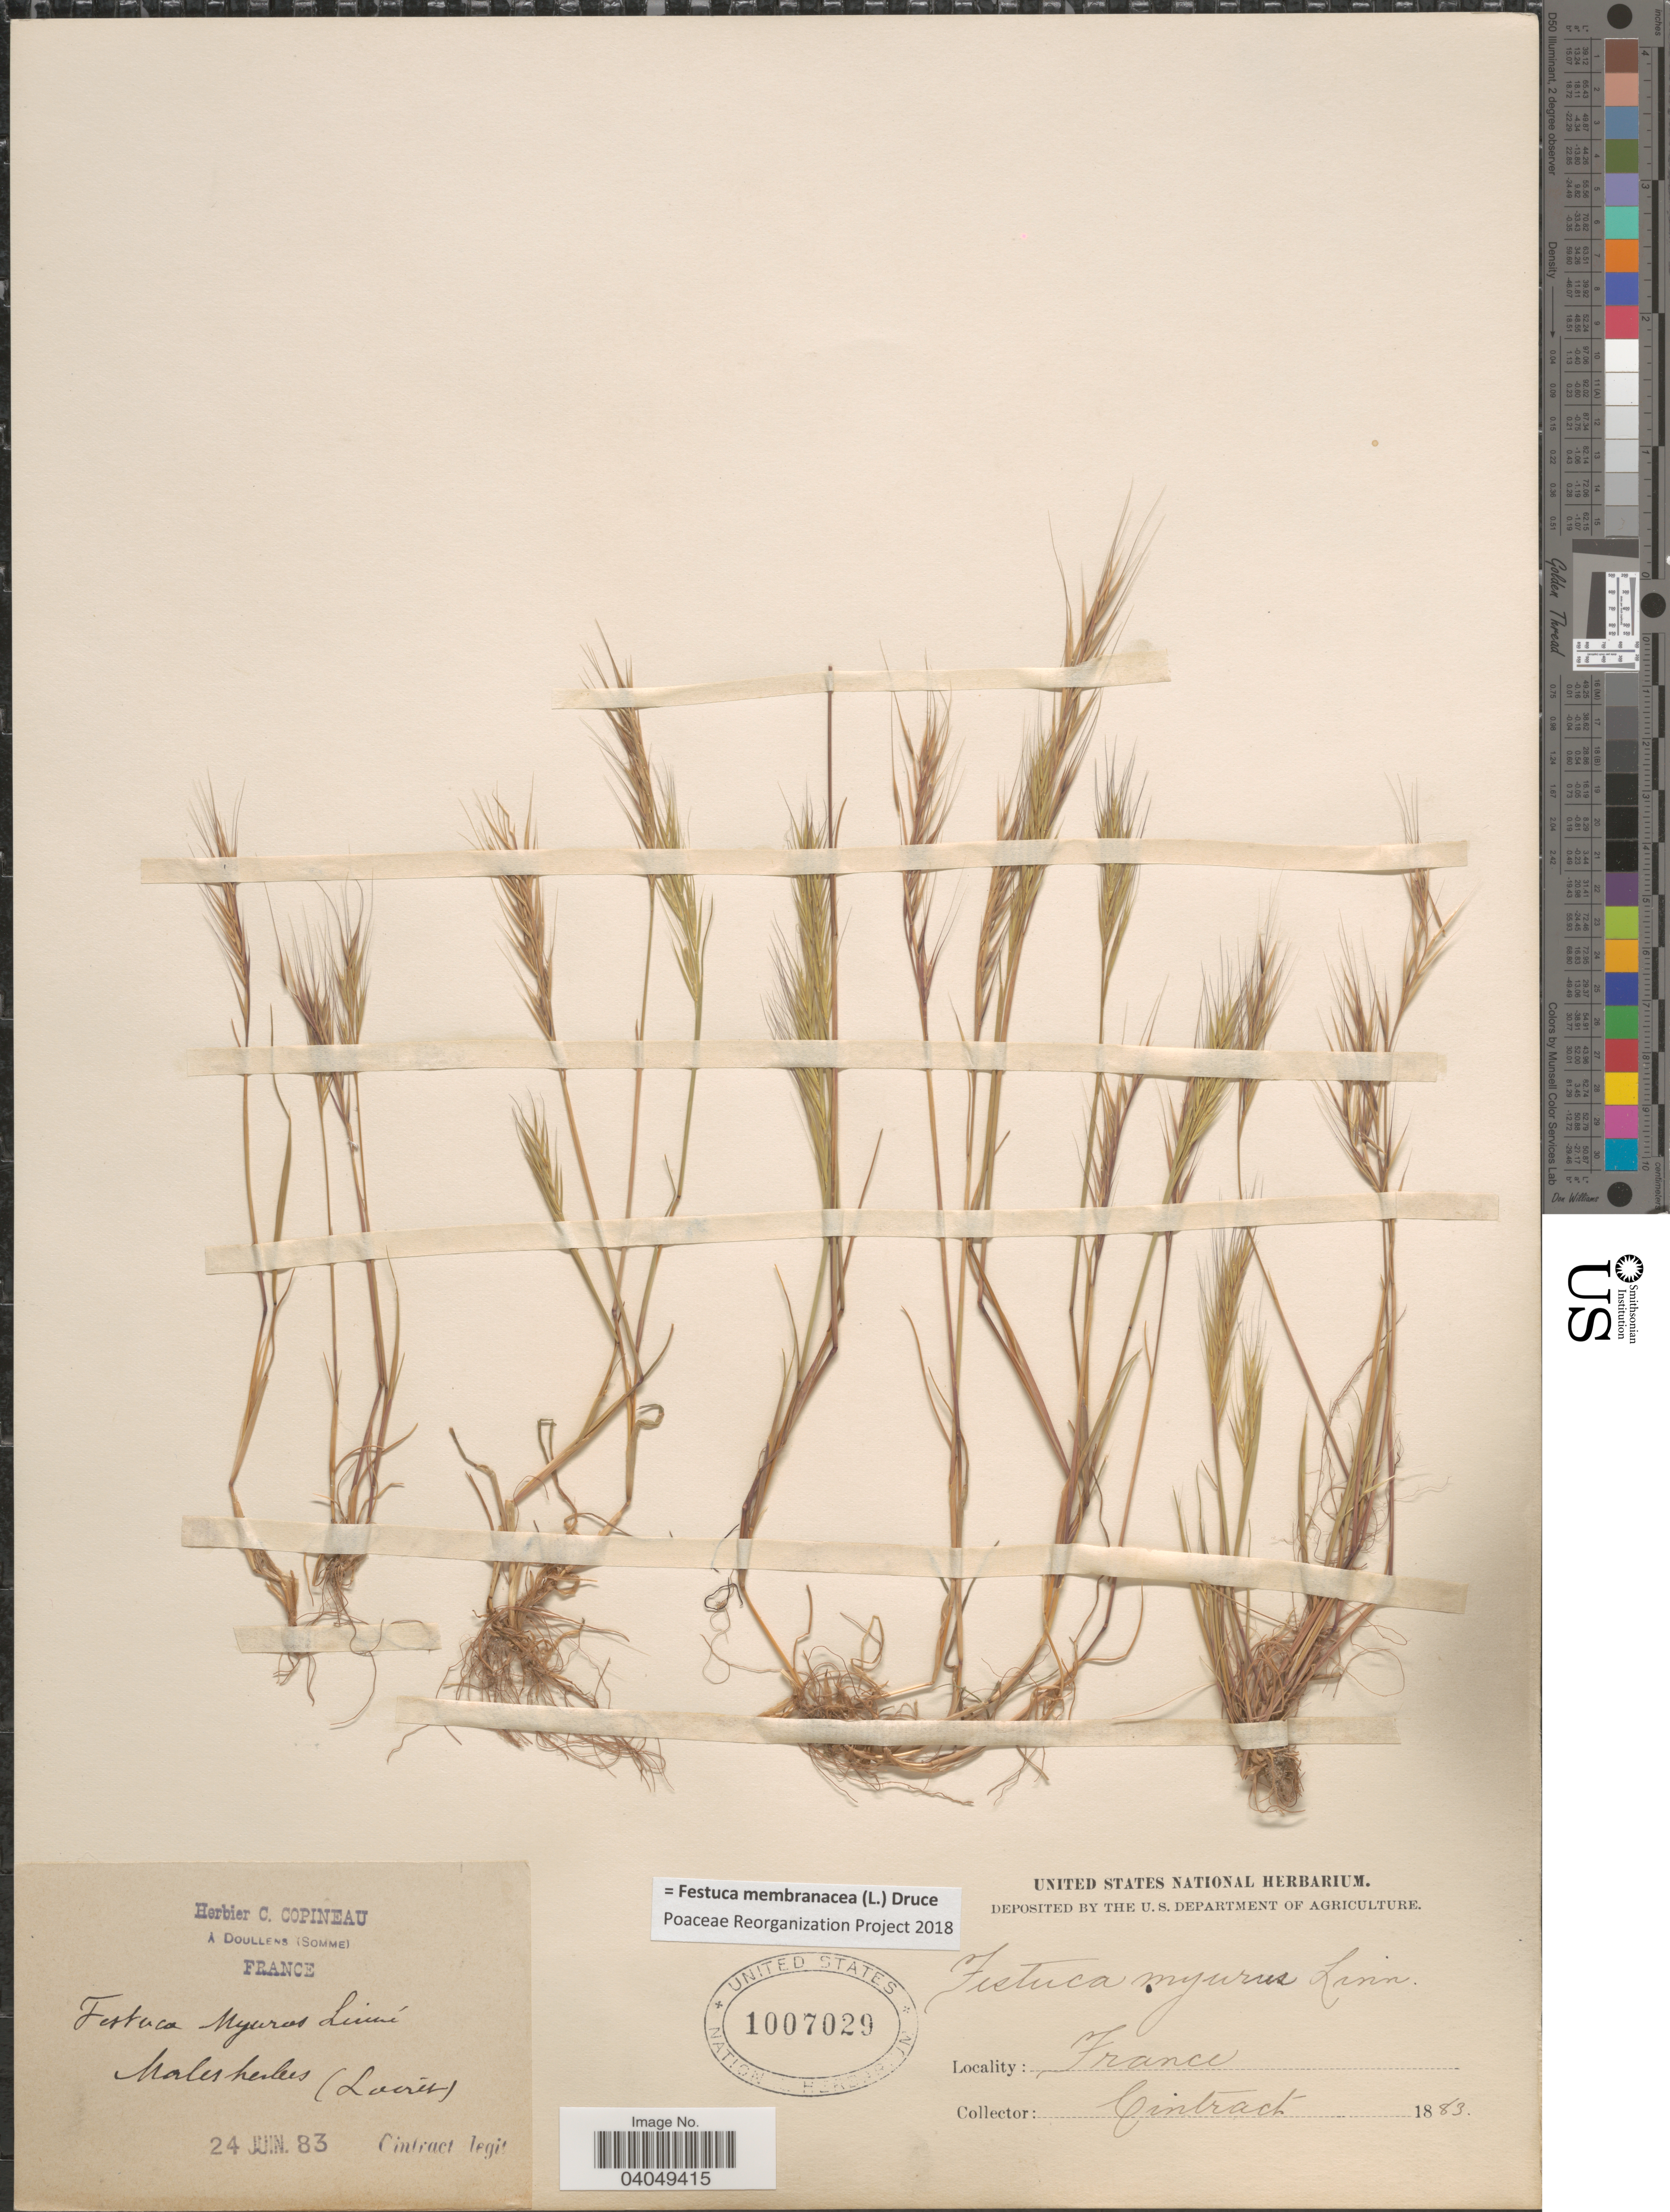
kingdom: Plantae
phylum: Tracheophyta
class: Liliopsida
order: Poales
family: Poaceae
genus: Festuca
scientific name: Festuca membranacea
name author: Kit.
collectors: Cintract, --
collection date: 1883-06-24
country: France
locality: Malesherbes (Loiret).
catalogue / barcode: US 1007029